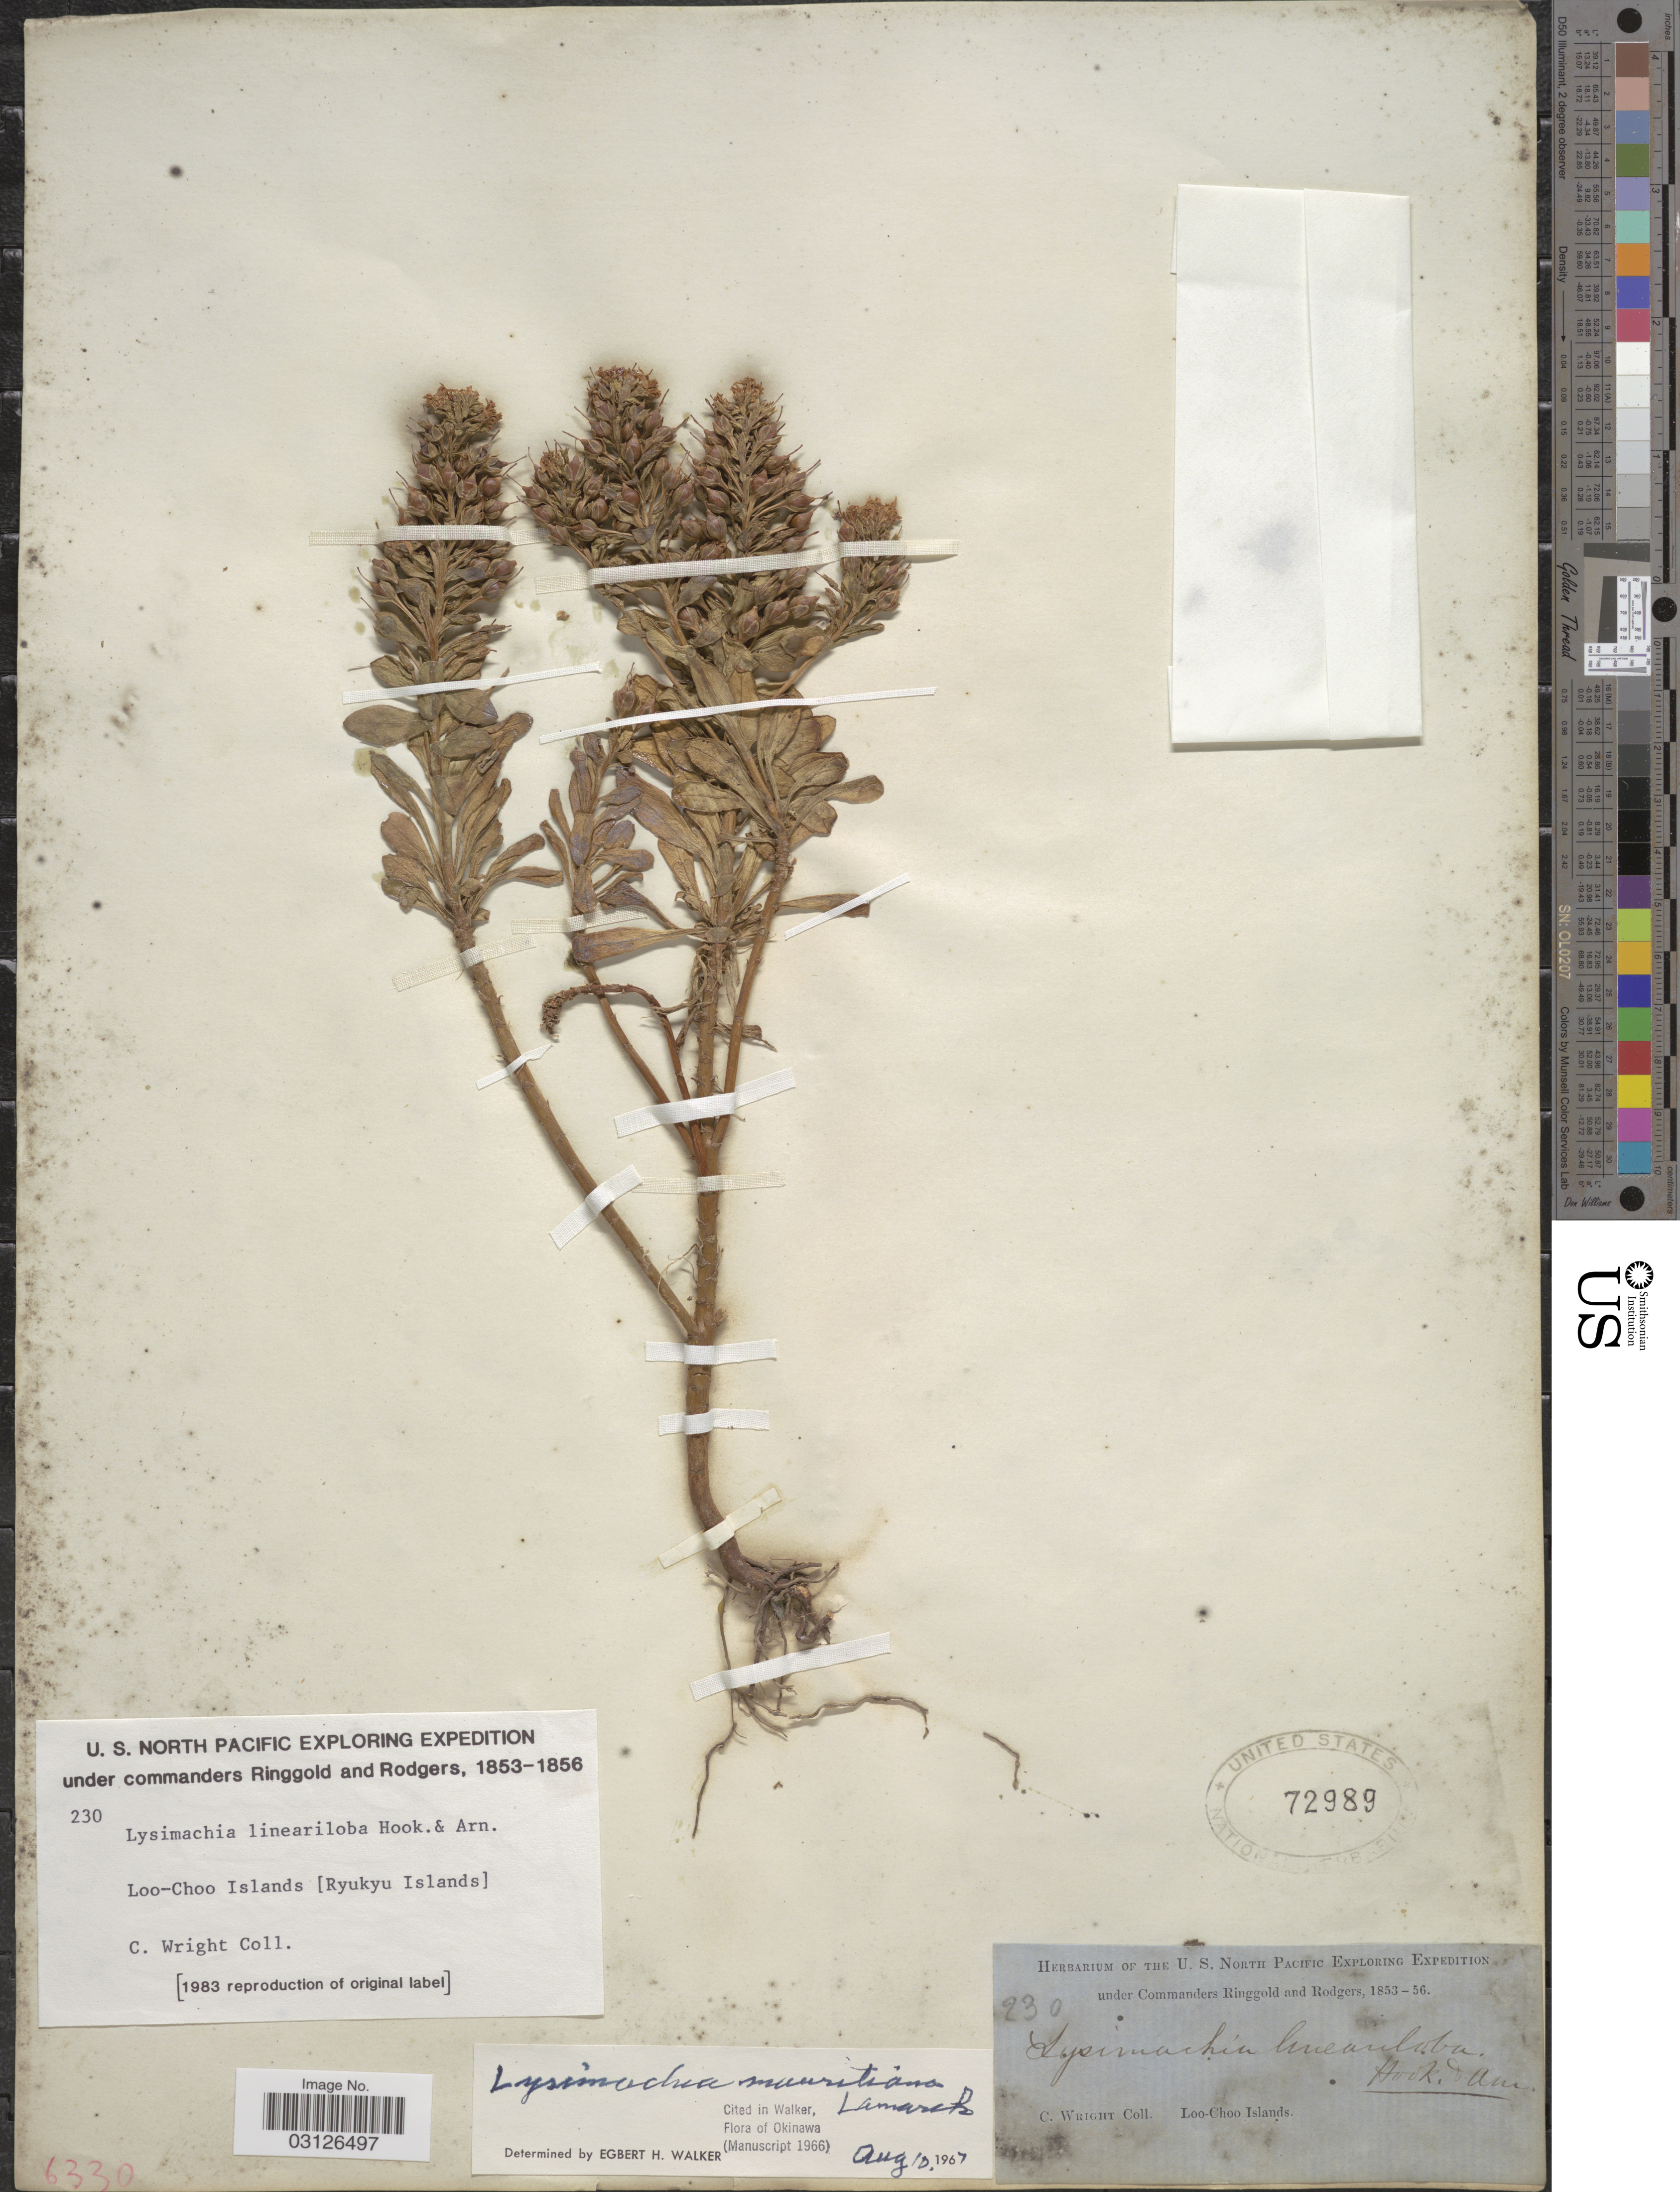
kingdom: Plantae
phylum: Tracheophyta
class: Magnoliopsida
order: Ericales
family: Primulaceae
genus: Lysimachia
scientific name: Lysimachia mauritiana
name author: Lam.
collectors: C. Wright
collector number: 230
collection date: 1853/1856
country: Japan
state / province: Okinawa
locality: Loo-Choo Islands.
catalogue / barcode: US 72989